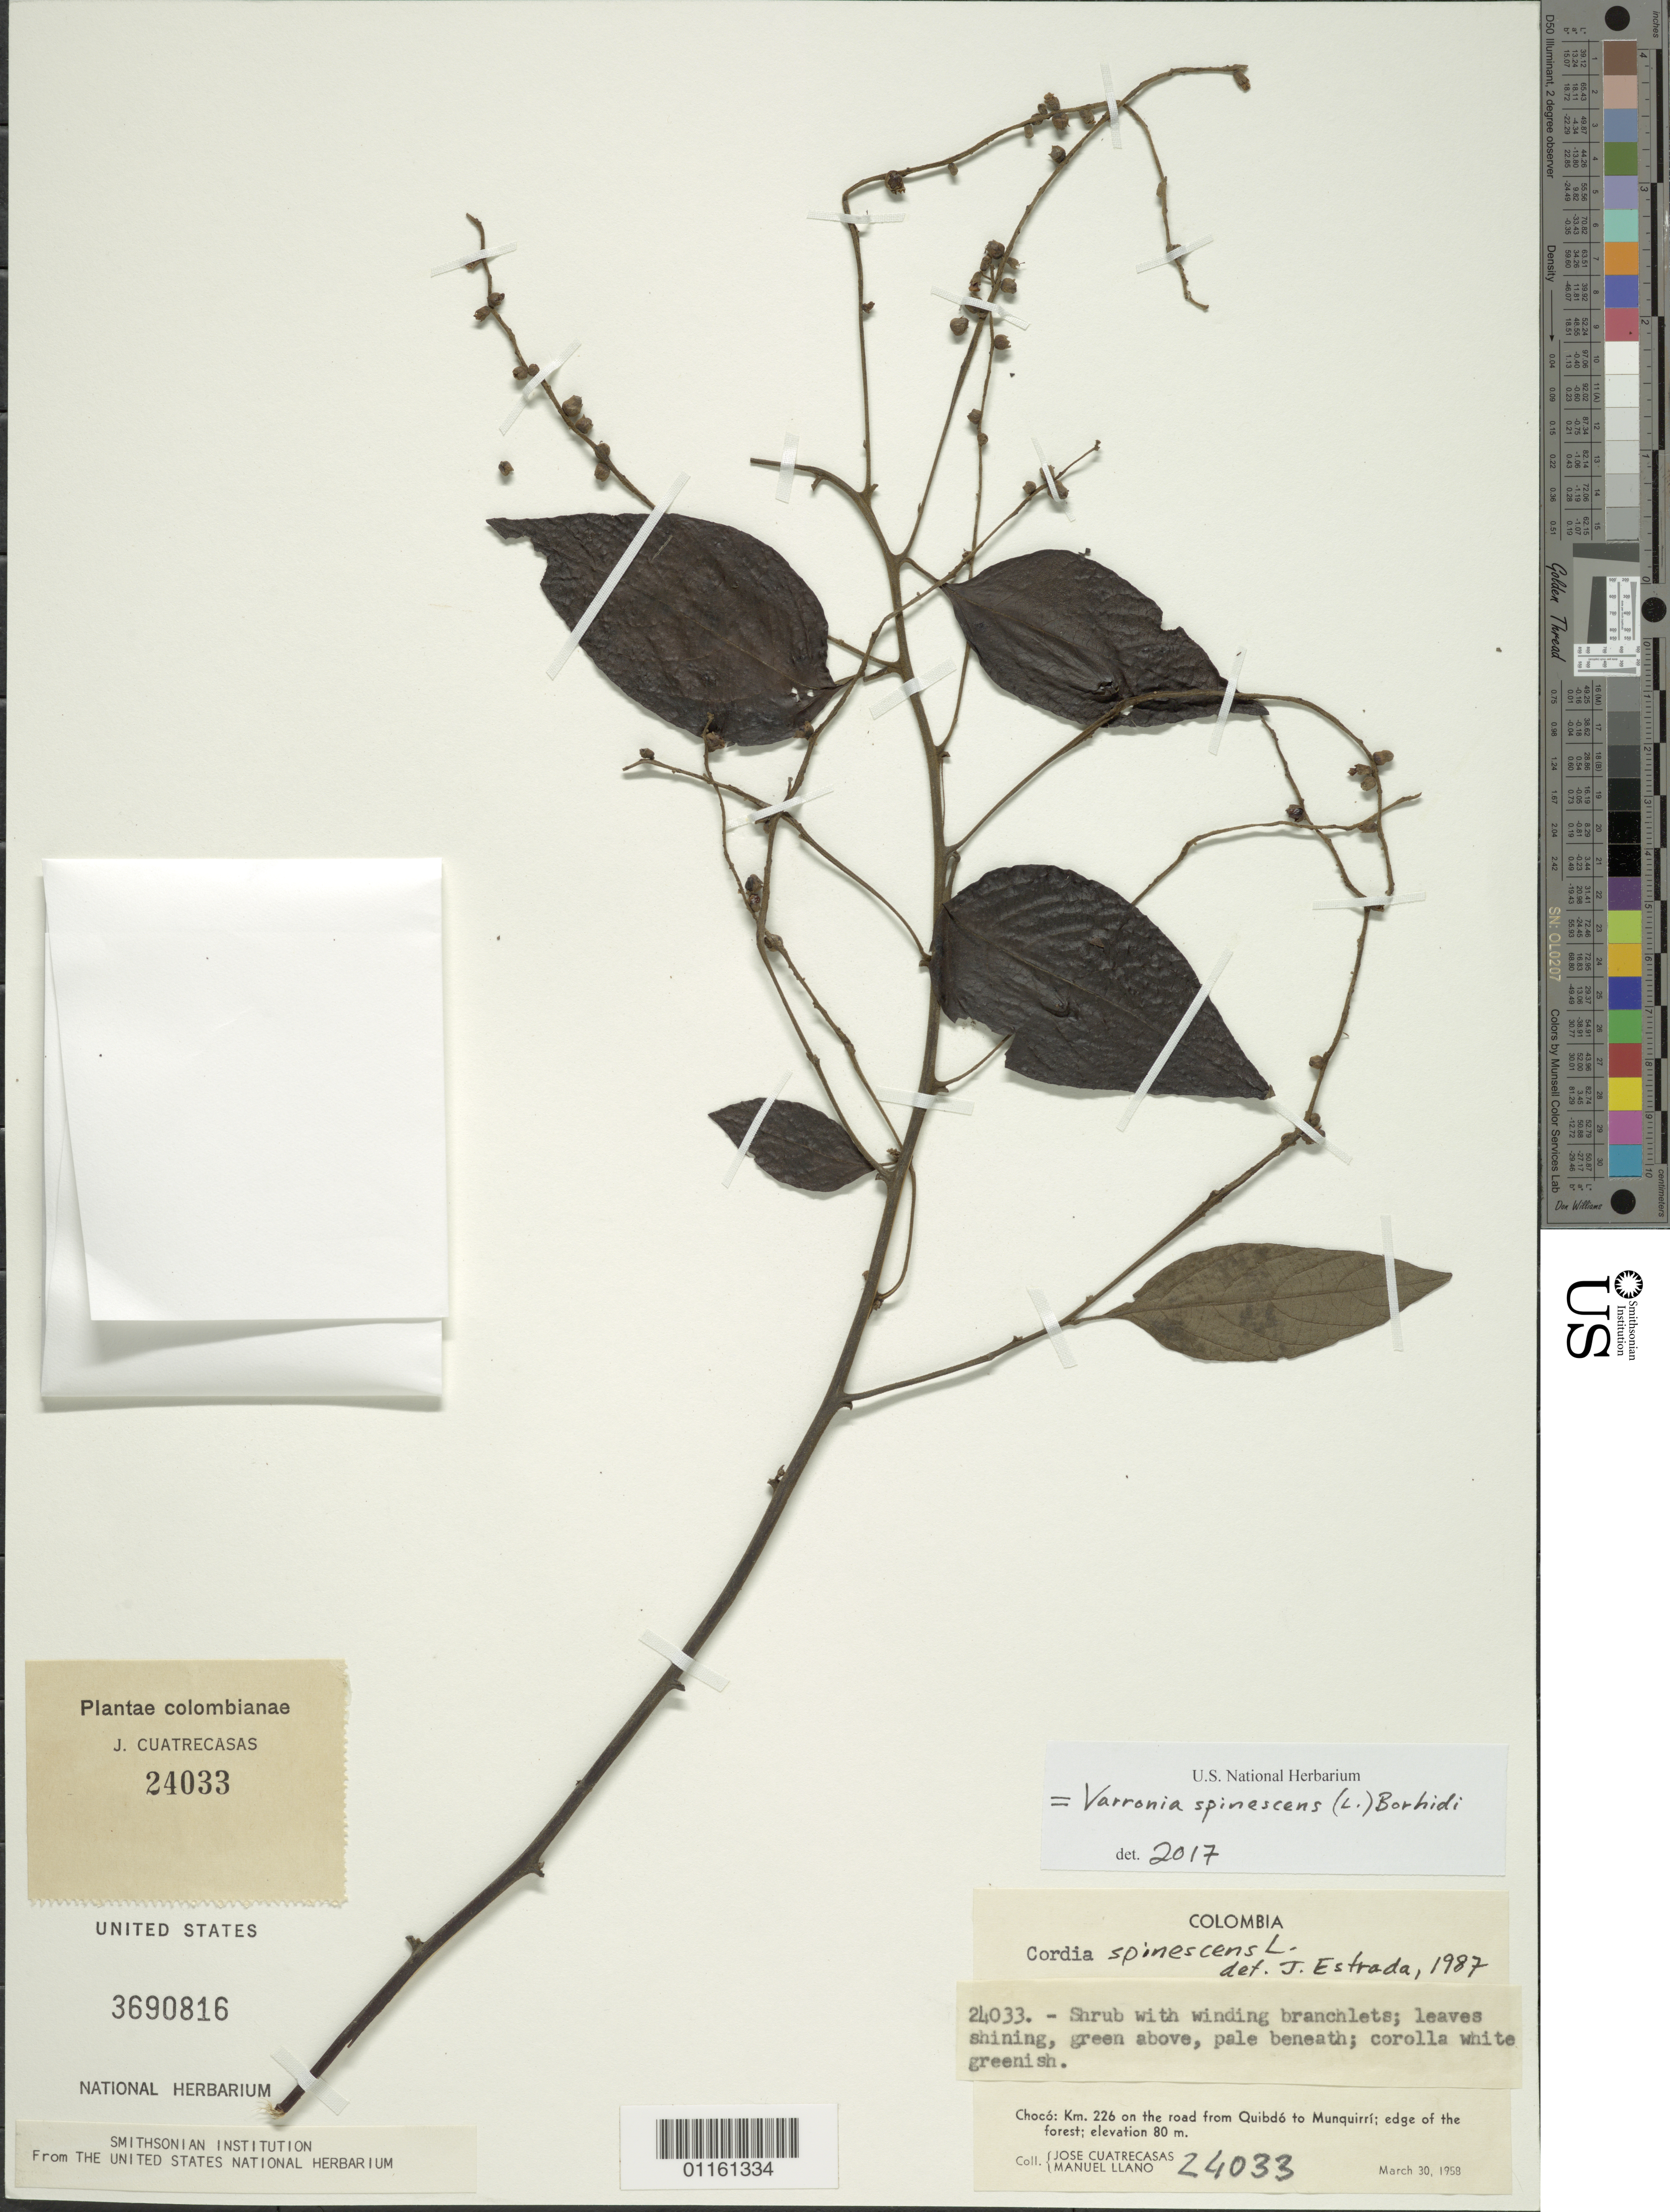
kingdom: Plantae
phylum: Tracheophyta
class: Magnoliopsida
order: Boraginales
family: Cordiaceae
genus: Varronia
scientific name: Varronia spinescens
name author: (L.) Borhidi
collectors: J. Cuatrecasas & M. Llano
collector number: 24033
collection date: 1958-03-30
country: Colombia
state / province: Chocó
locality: Km 226 on the road from Quibdo to Munquirri; edge of the forest.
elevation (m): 80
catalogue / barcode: US 3690816